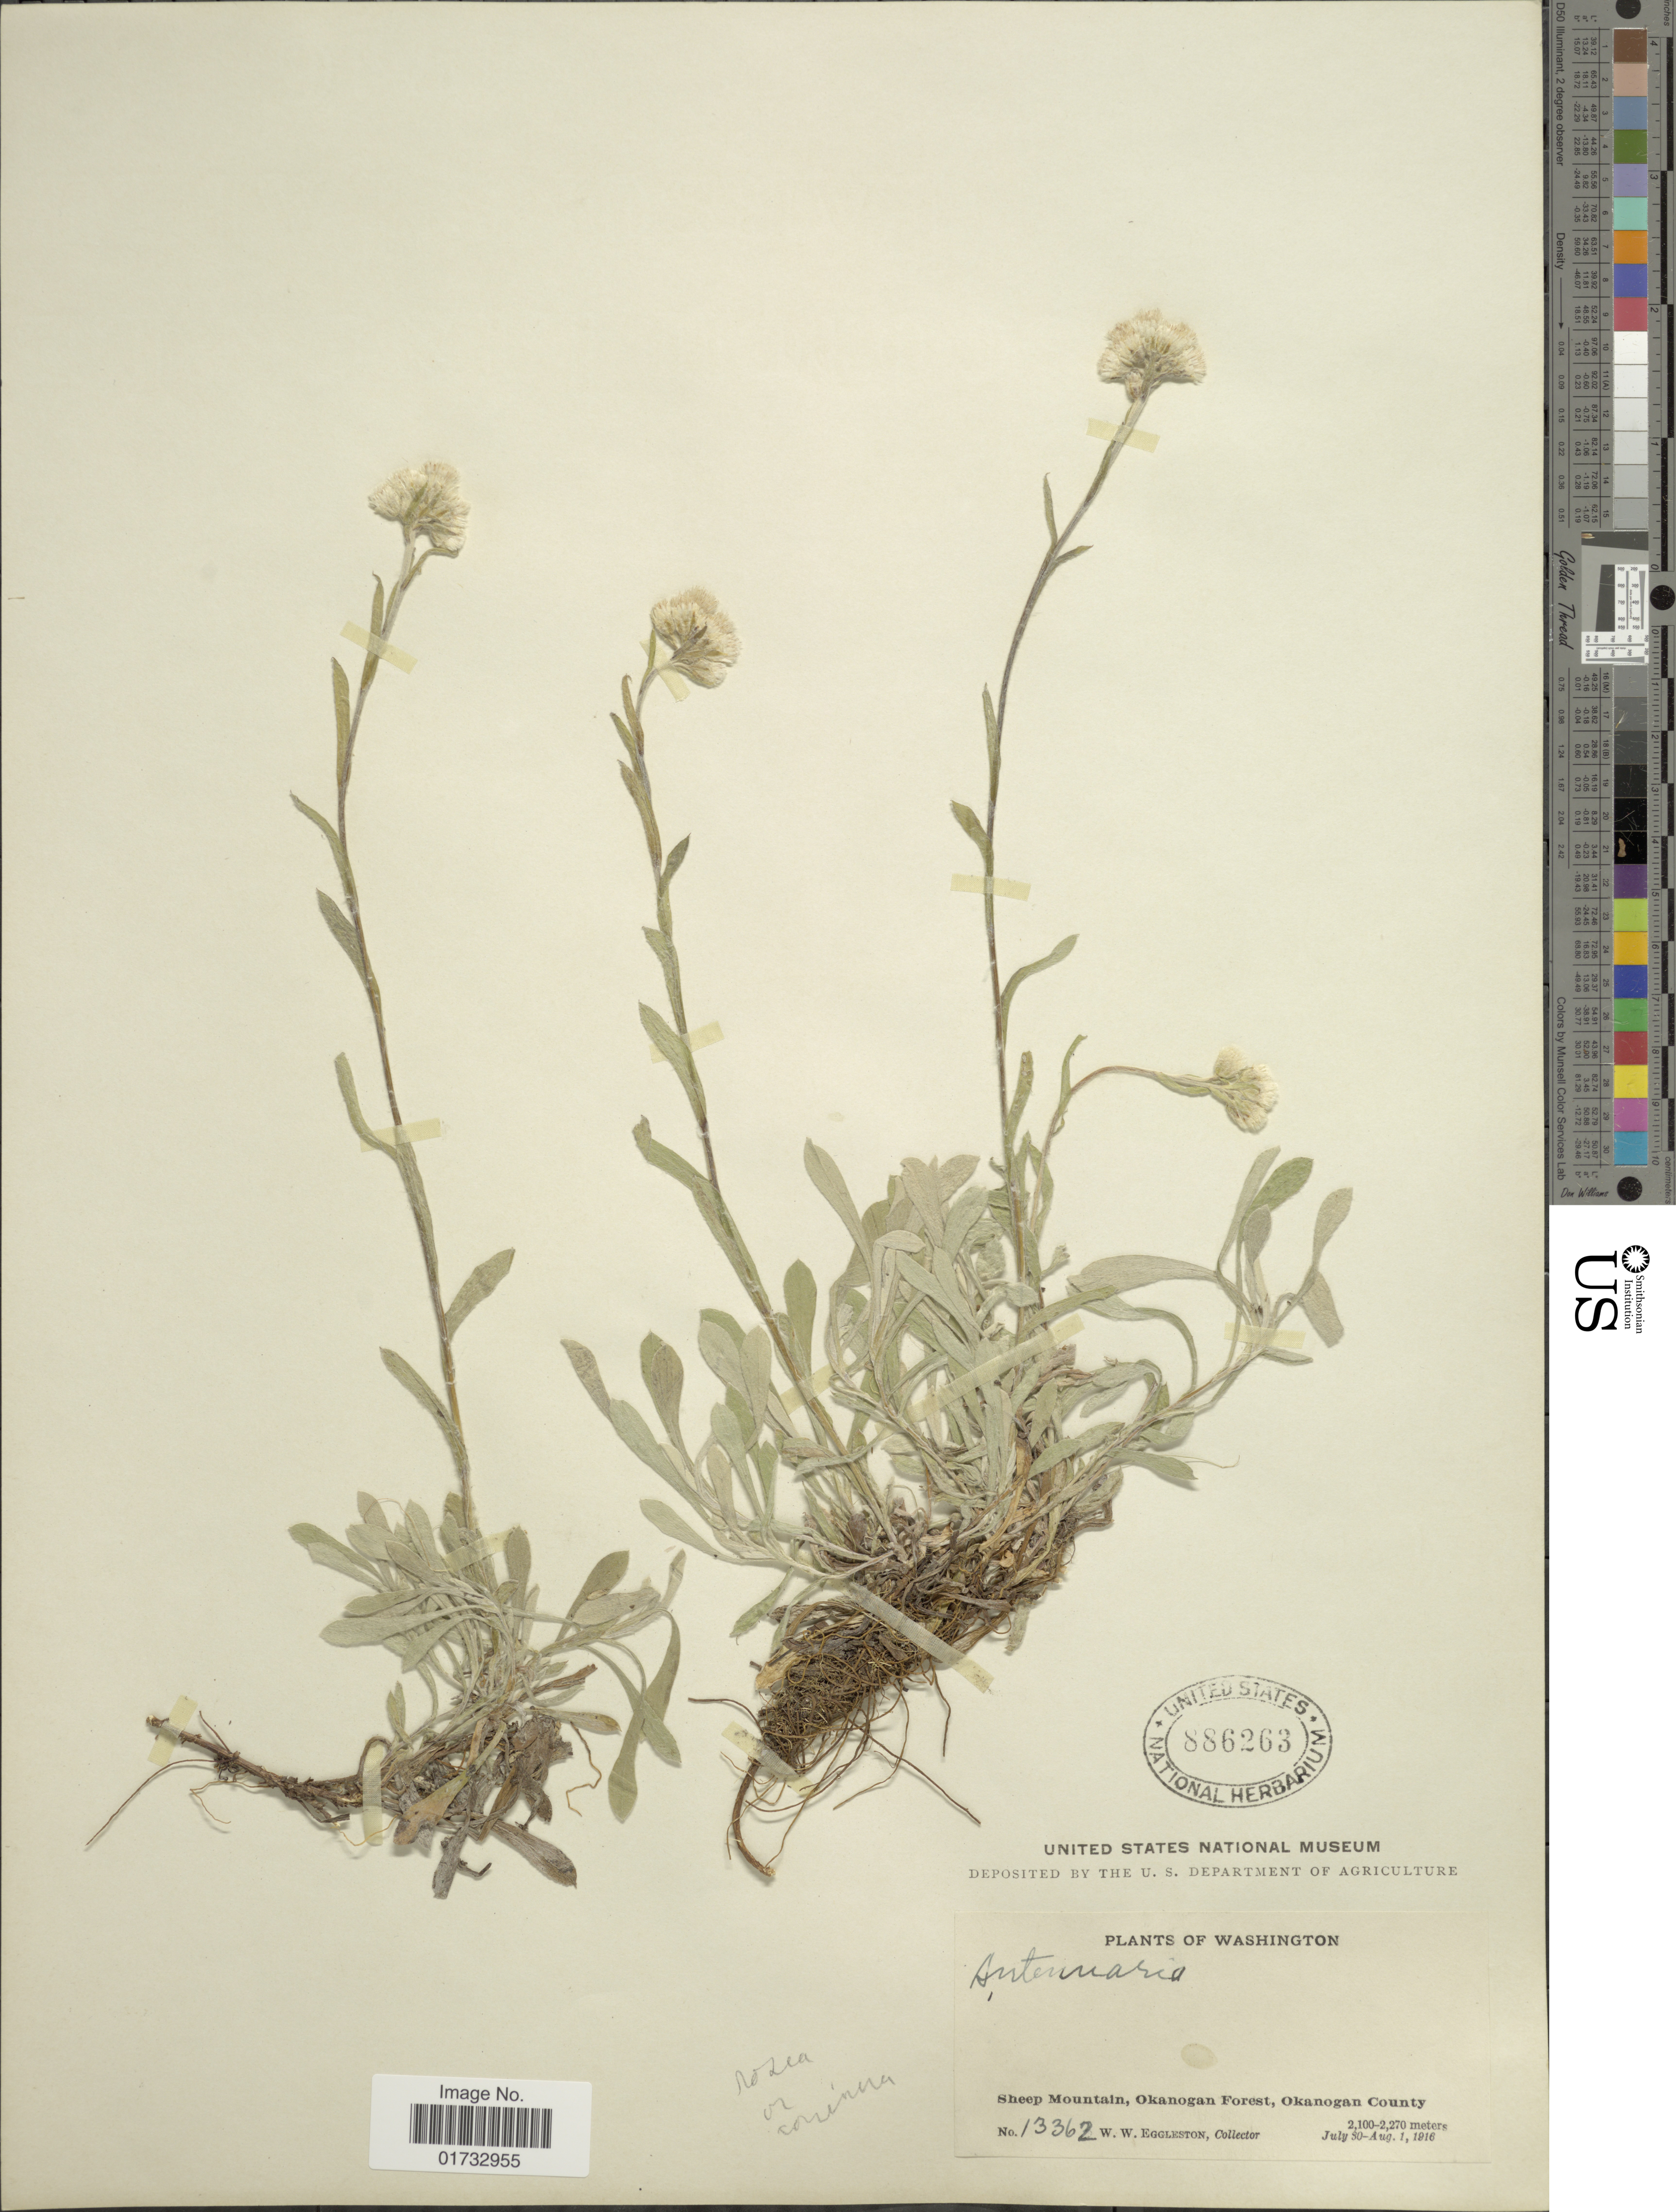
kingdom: Plantae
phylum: Tracheophyta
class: Magnoliopsida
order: Asterales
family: Asteraceae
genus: Antennaria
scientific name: Antennaria rosea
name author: Greene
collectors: W. W. Eggleston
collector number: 13362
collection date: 1916-07-30/1916-08-01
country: United States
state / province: Washington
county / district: Okanogan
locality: Sheep Mountain, Okanogan Forest, Okanogan County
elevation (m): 2100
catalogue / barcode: US 886263